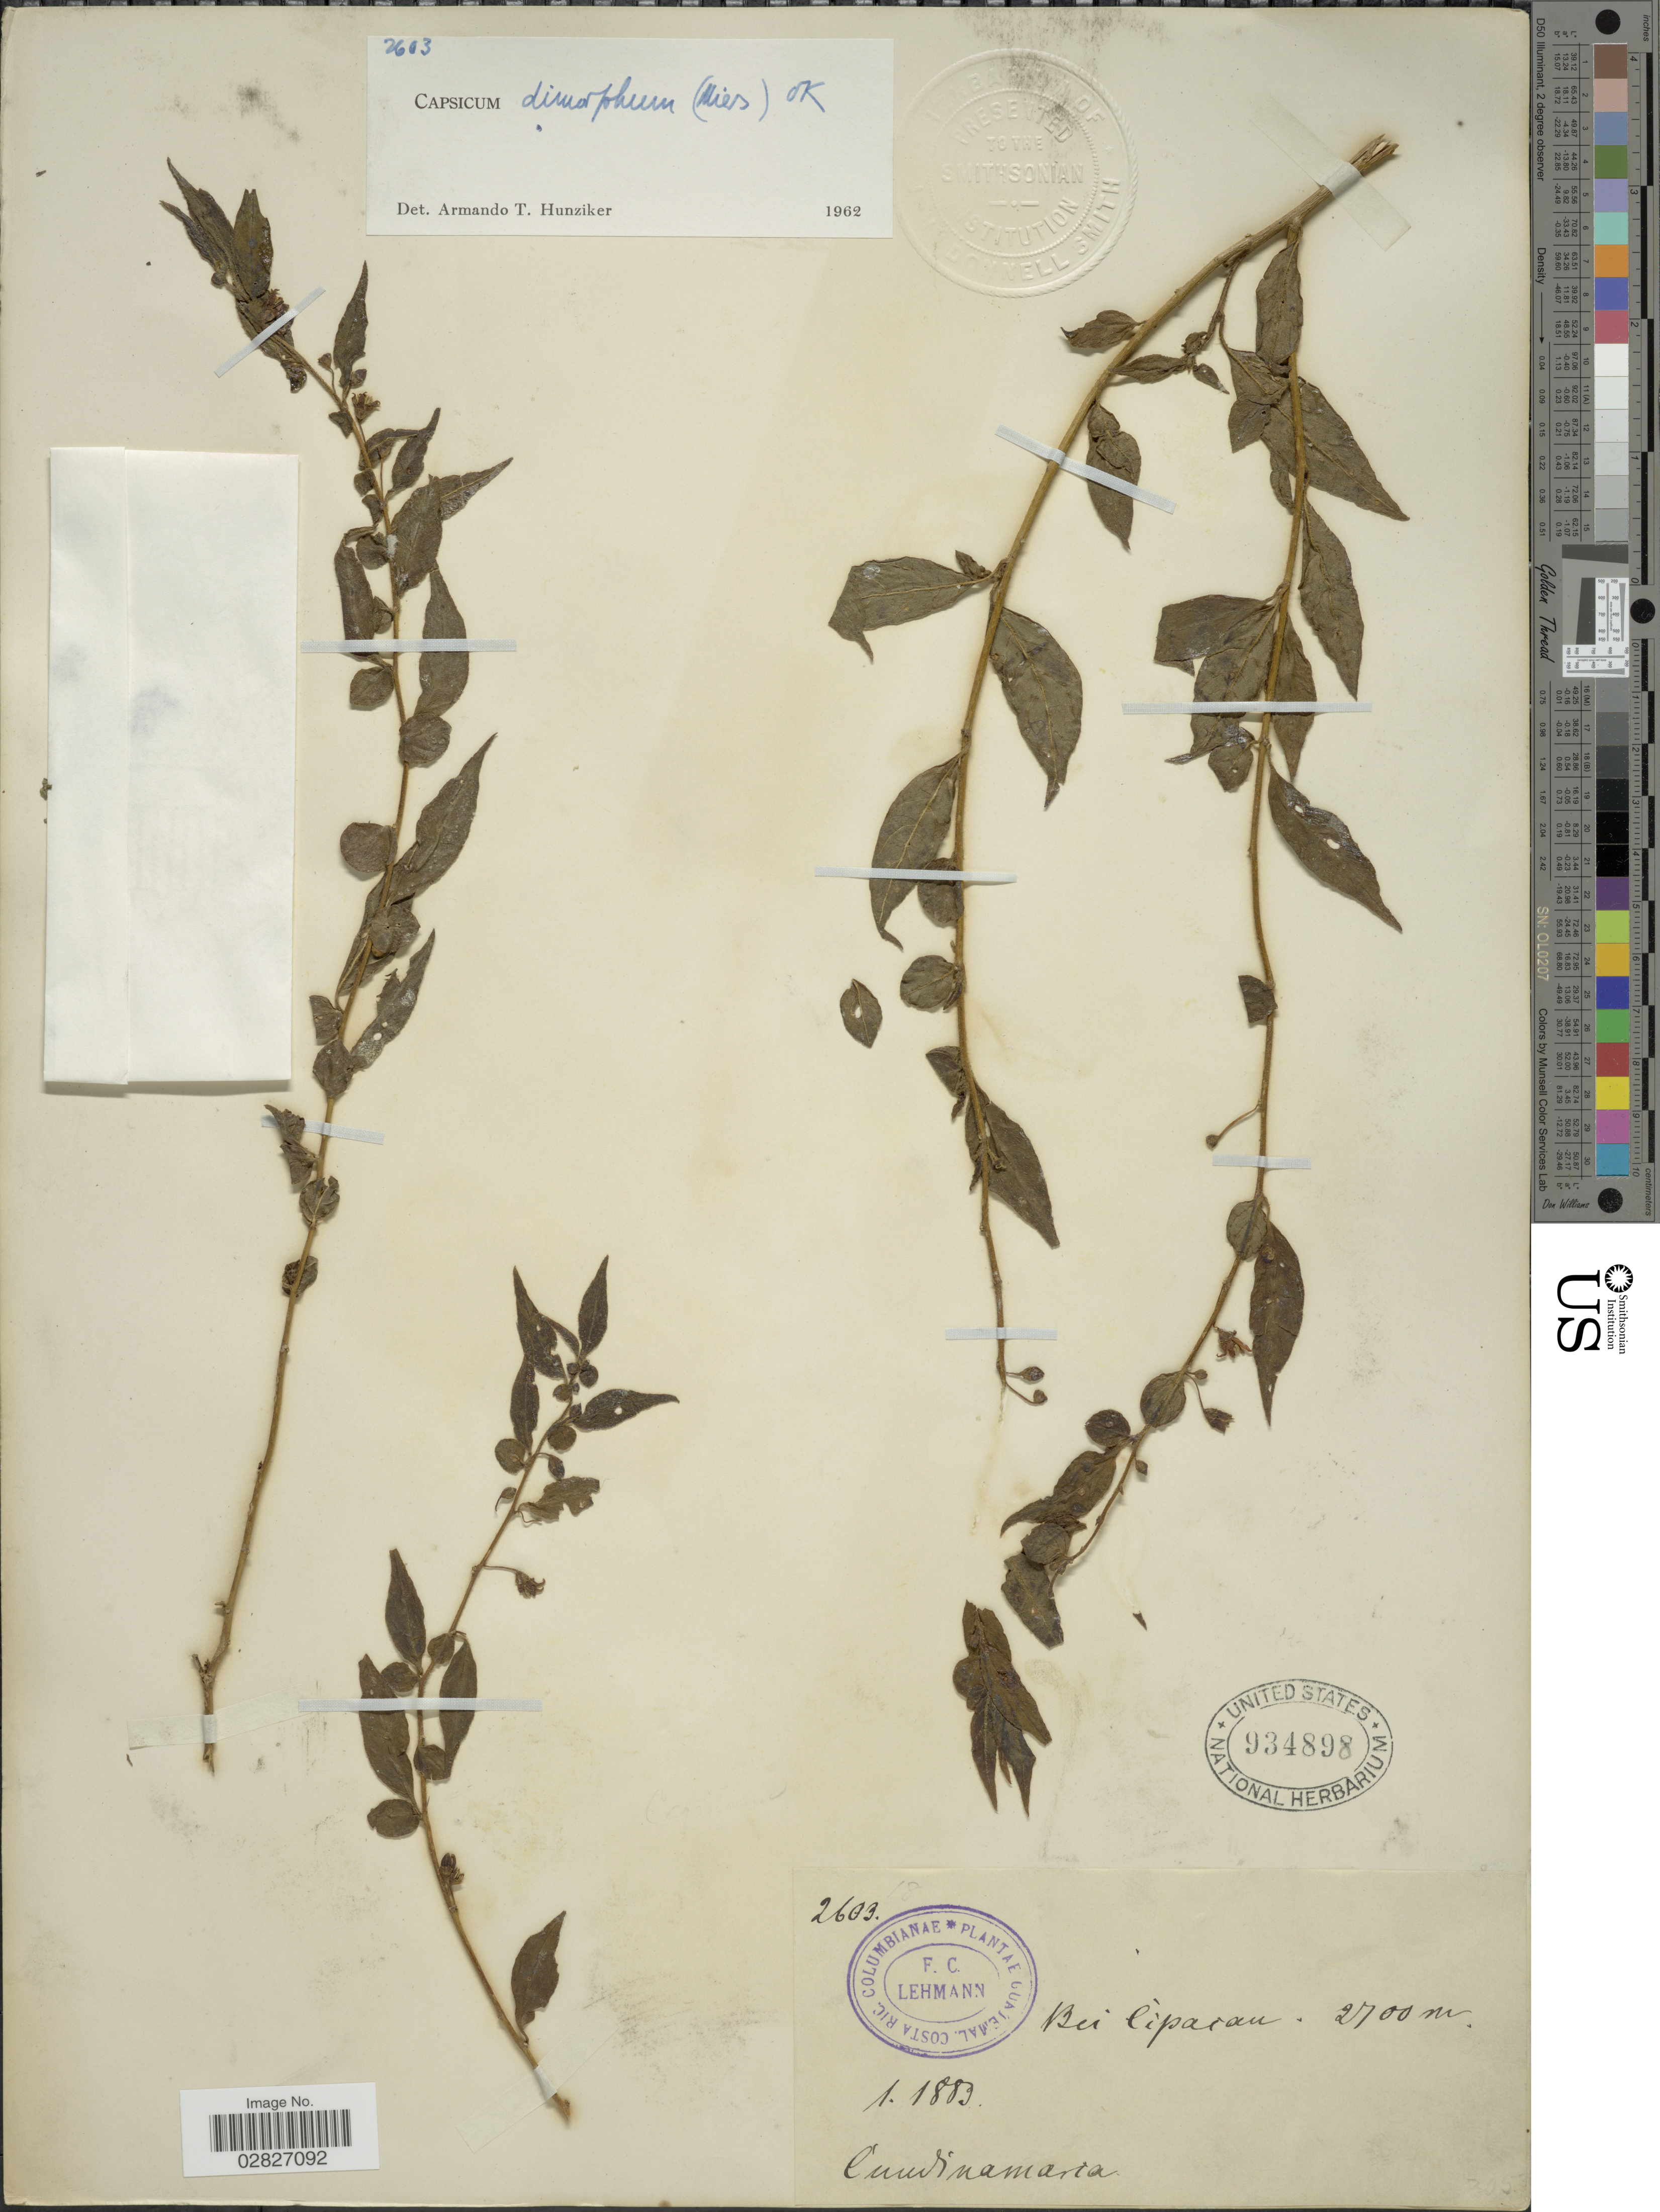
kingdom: Plantae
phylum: Tracheophyta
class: Magnoliopsida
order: Solanales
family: Solanaceae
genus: Capsicum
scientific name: Capsicum dimorphum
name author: (Miers) Kuntze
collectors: F. C. Lehmann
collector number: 2603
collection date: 1883-01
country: Colombia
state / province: Cundinamarca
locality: Bei Ciparan [interpreted]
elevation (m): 2700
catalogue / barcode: US 934898